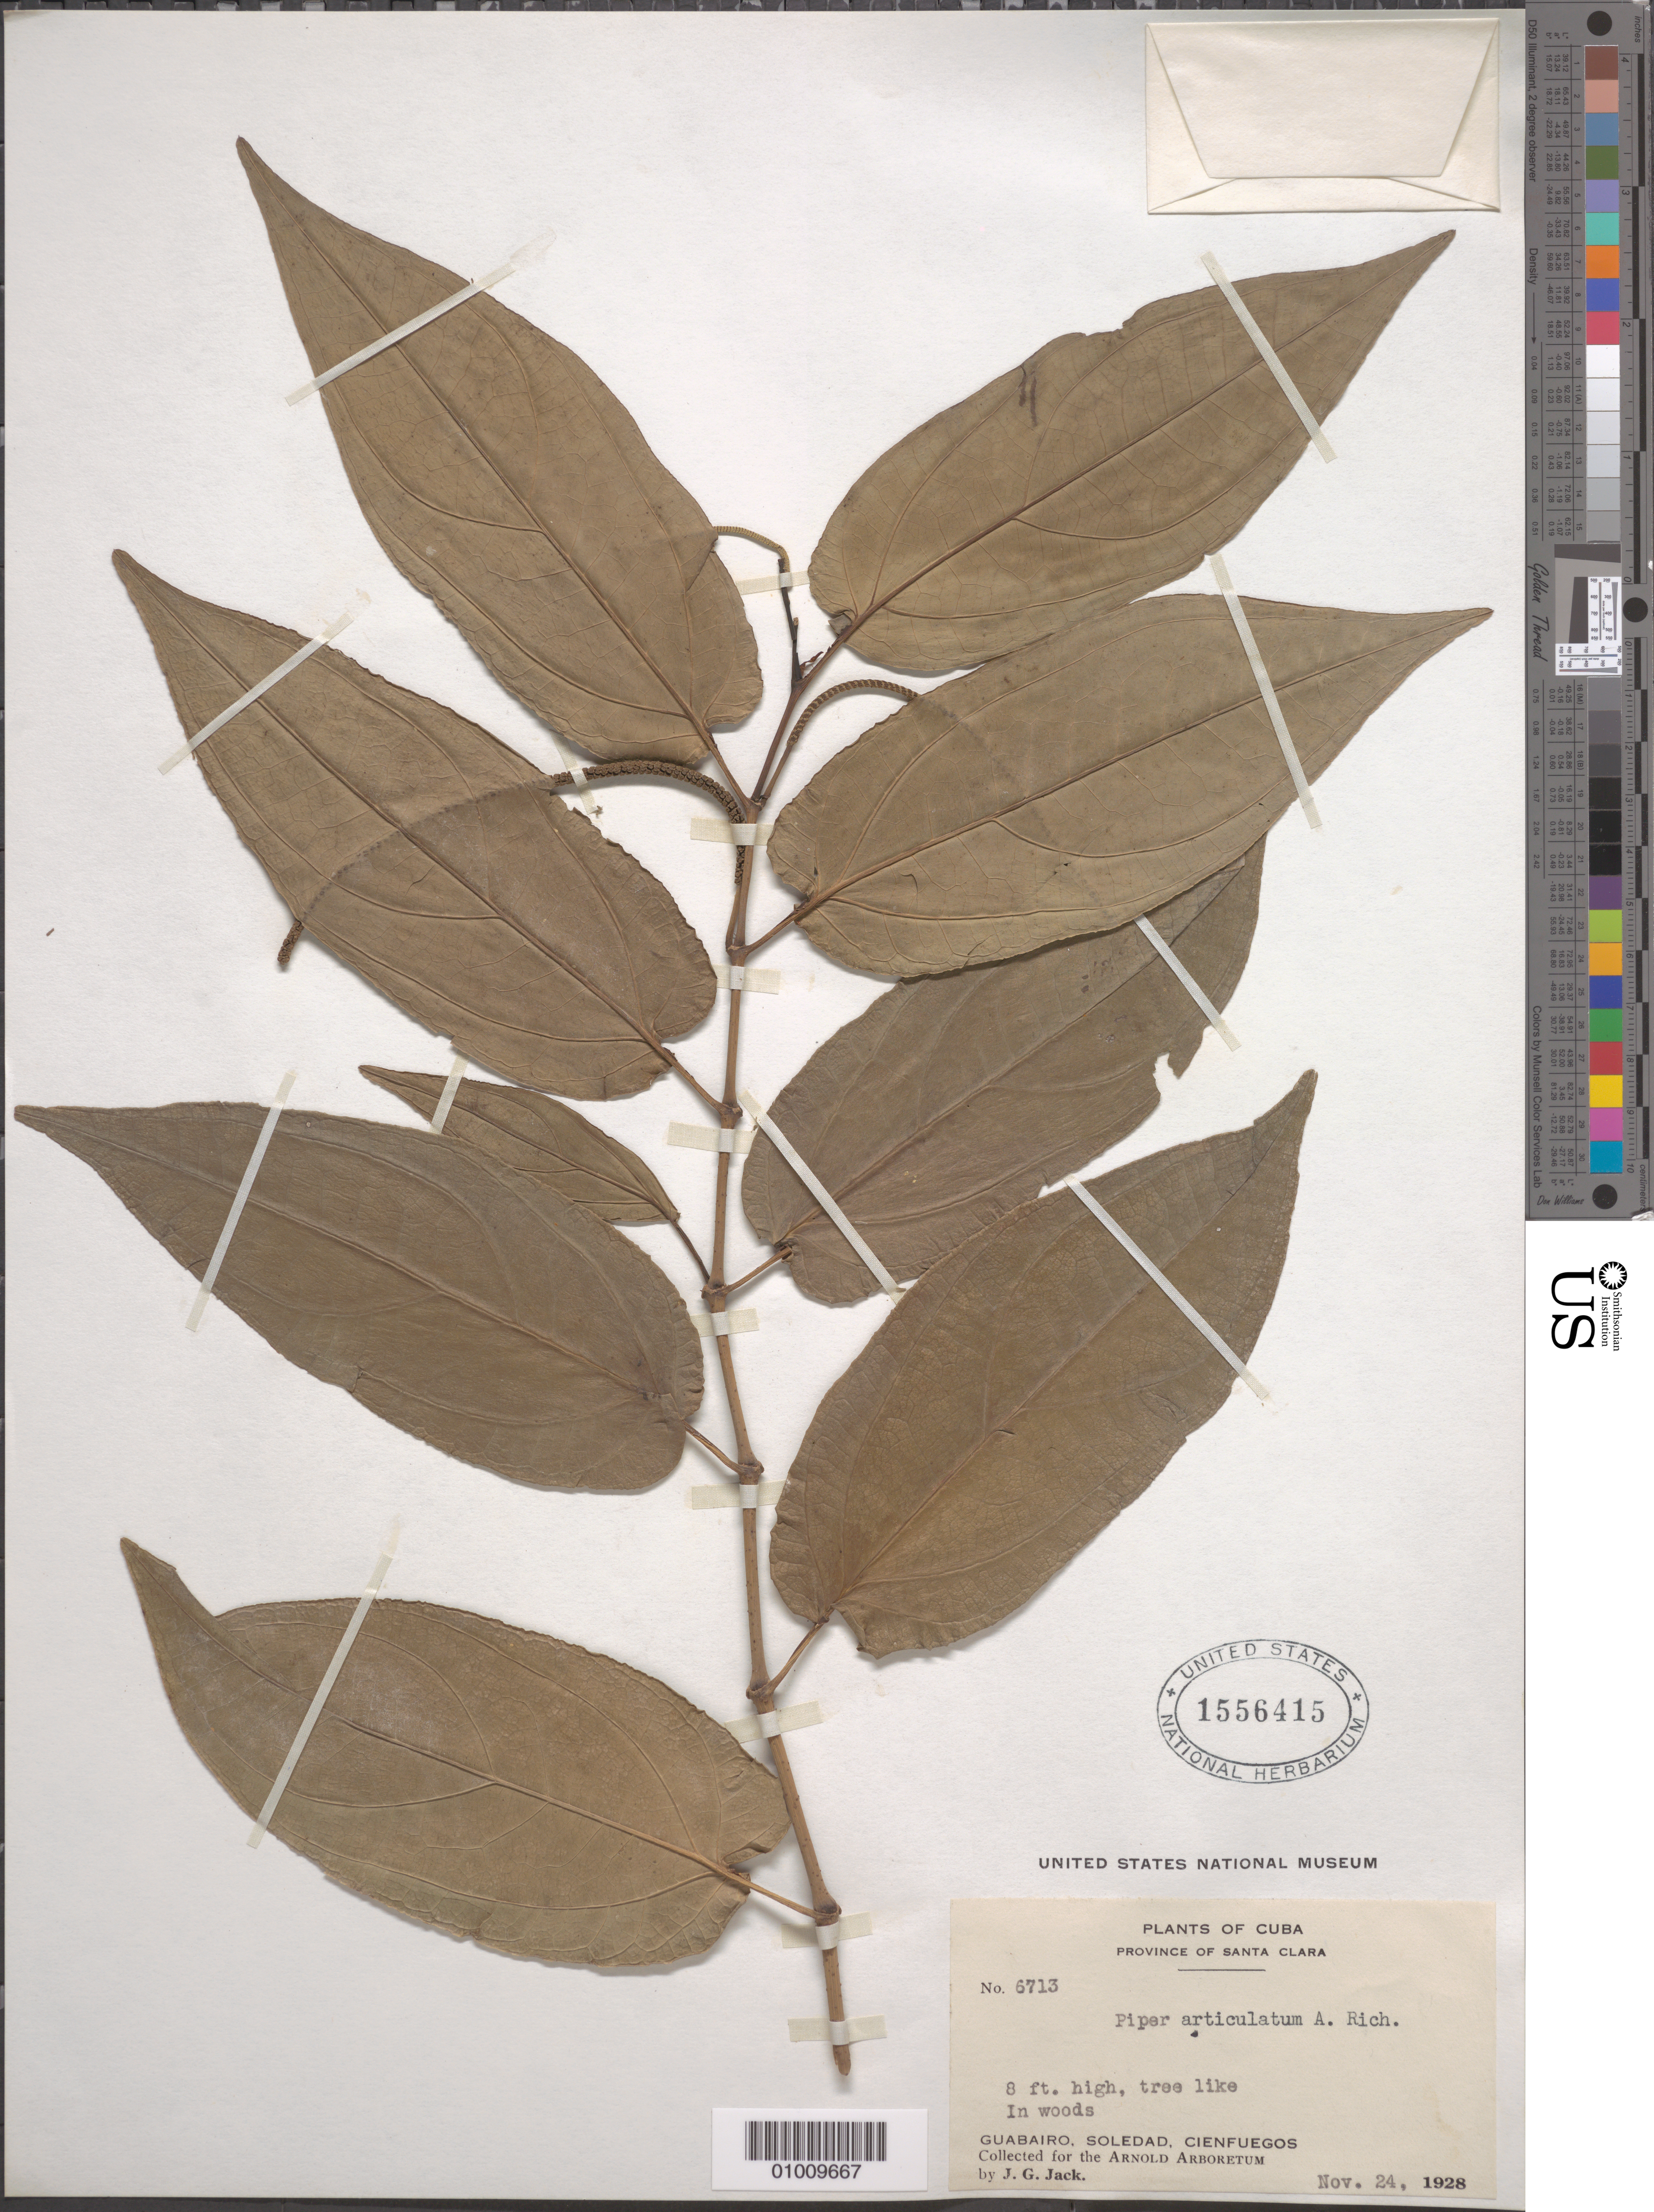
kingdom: Plantae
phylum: Tracheophyta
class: Magnoliopsida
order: Piperales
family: Piperaceae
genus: Piper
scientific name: Piper articulatum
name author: A. Rich.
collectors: J. G. Jack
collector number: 6713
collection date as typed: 24 Nov 1928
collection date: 1928-11-24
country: Cuba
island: Cuba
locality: In the woods Province of Santa Clara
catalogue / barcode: US 1556415